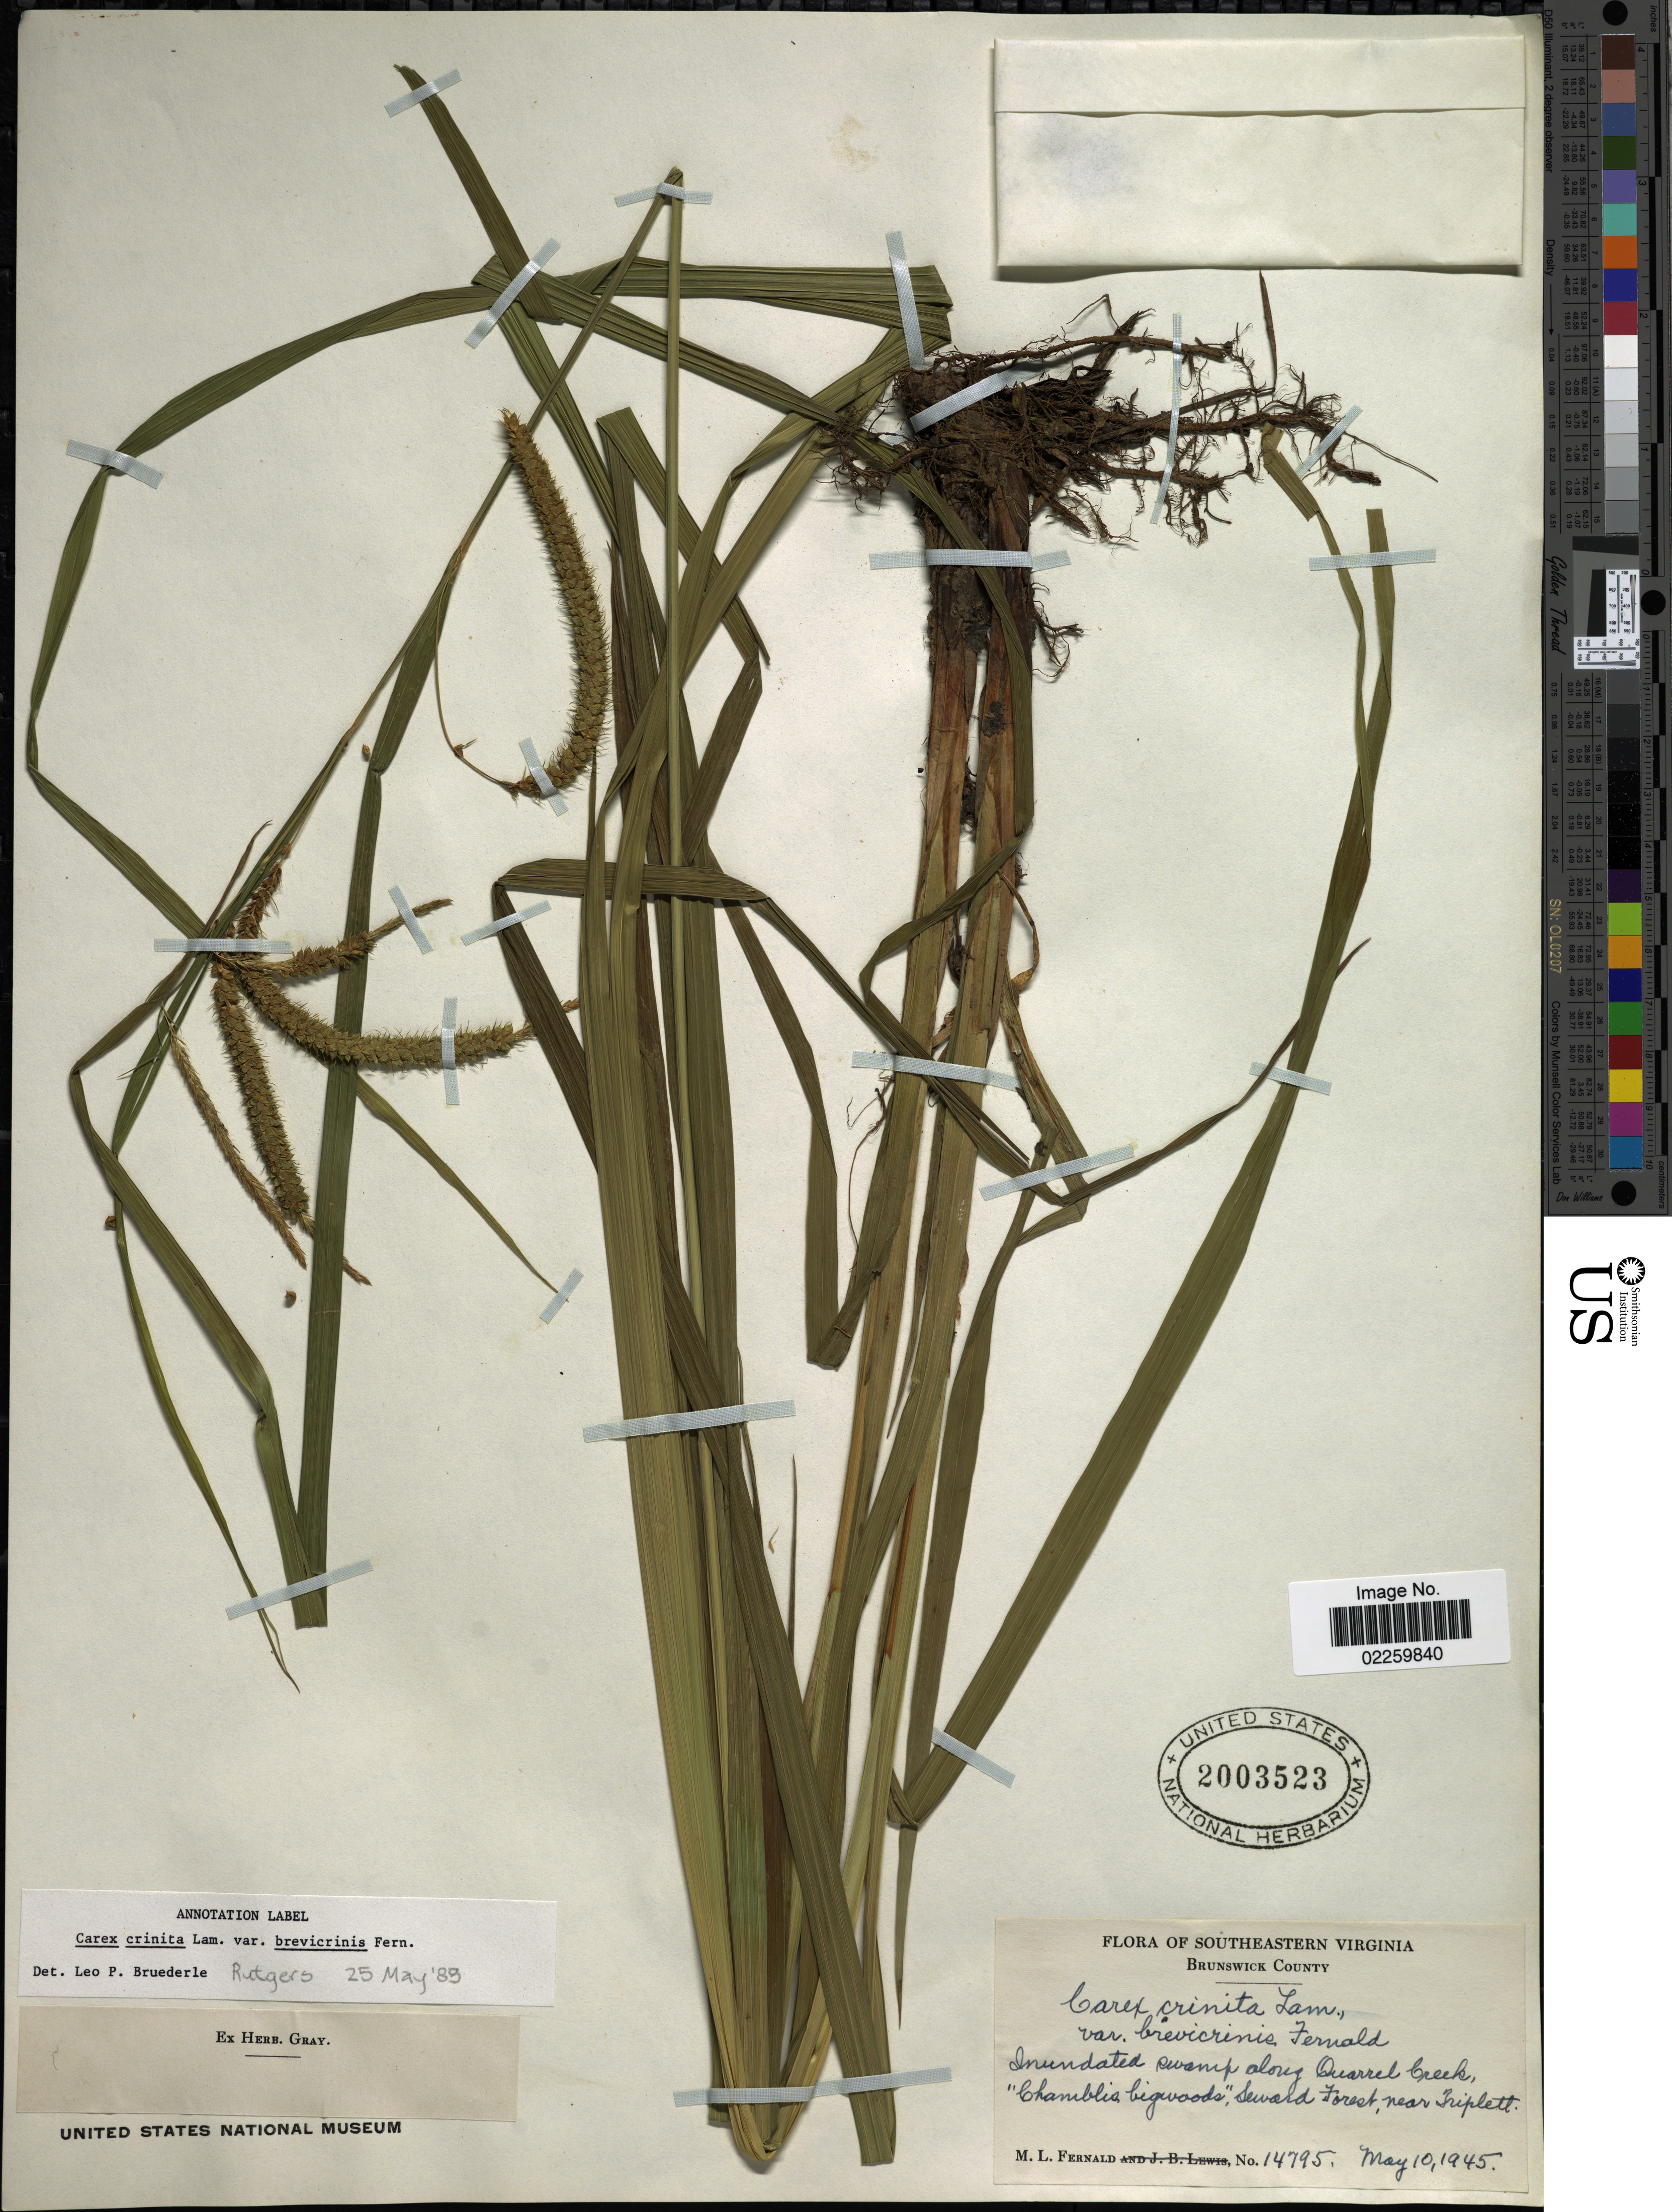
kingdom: Plantae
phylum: Tracheophyta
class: Liliopsida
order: Poales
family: Cyperaceae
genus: Carex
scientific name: Carex crinita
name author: Lam.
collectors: M. L. Fernald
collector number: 14795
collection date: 1945-05-10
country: United States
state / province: Virginia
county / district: Brunswick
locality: Southeastern Virginia, Brunswick County, Inundated swamp along Quarrel Creek, Chamblia bigwoods, Seward Forest, near Triplett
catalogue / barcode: US 2003523